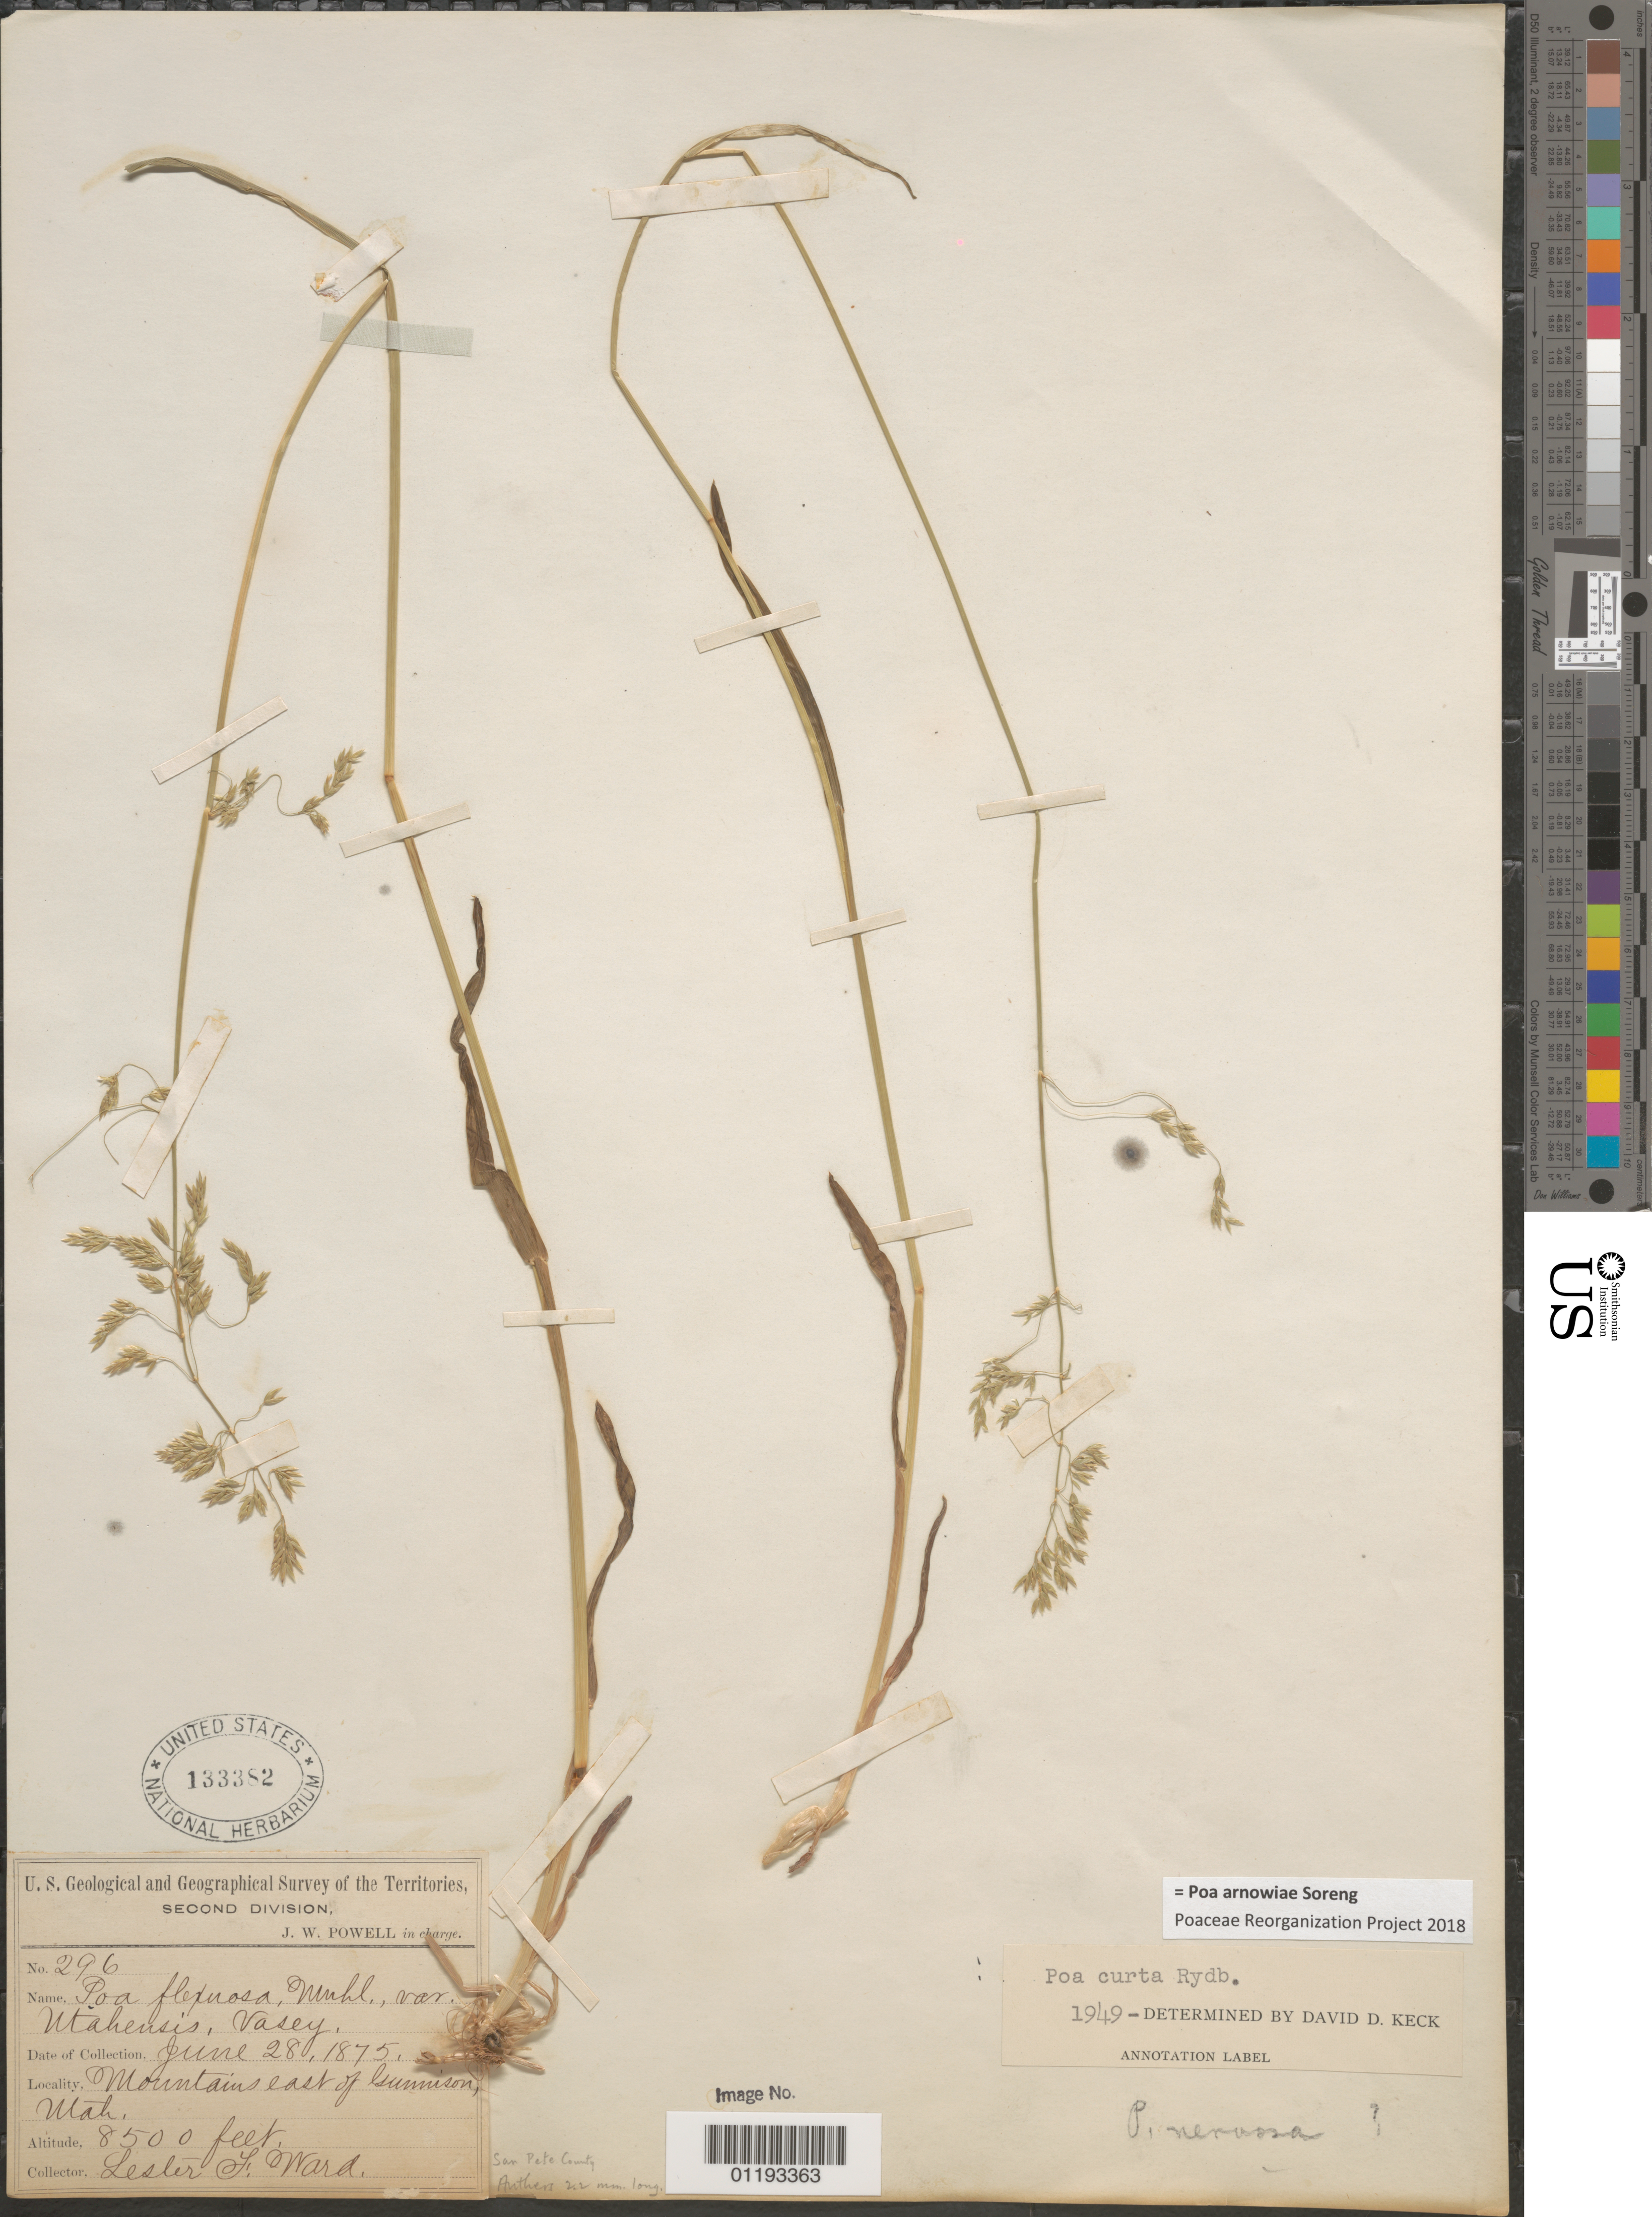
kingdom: Plantae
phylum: Tracheophyta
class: Liliopsida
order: Poales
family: Poaceae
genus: Poa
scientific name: Poa arnowiae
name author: Soreng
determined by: Poaceae Reorganization Project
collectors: L. F. Ward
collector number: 296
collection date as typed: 28 Jun 1875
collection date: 1875-06-28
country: United States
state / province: Utah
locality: Mountains east of Gunnison.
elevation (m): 2591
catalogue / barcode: US 133382